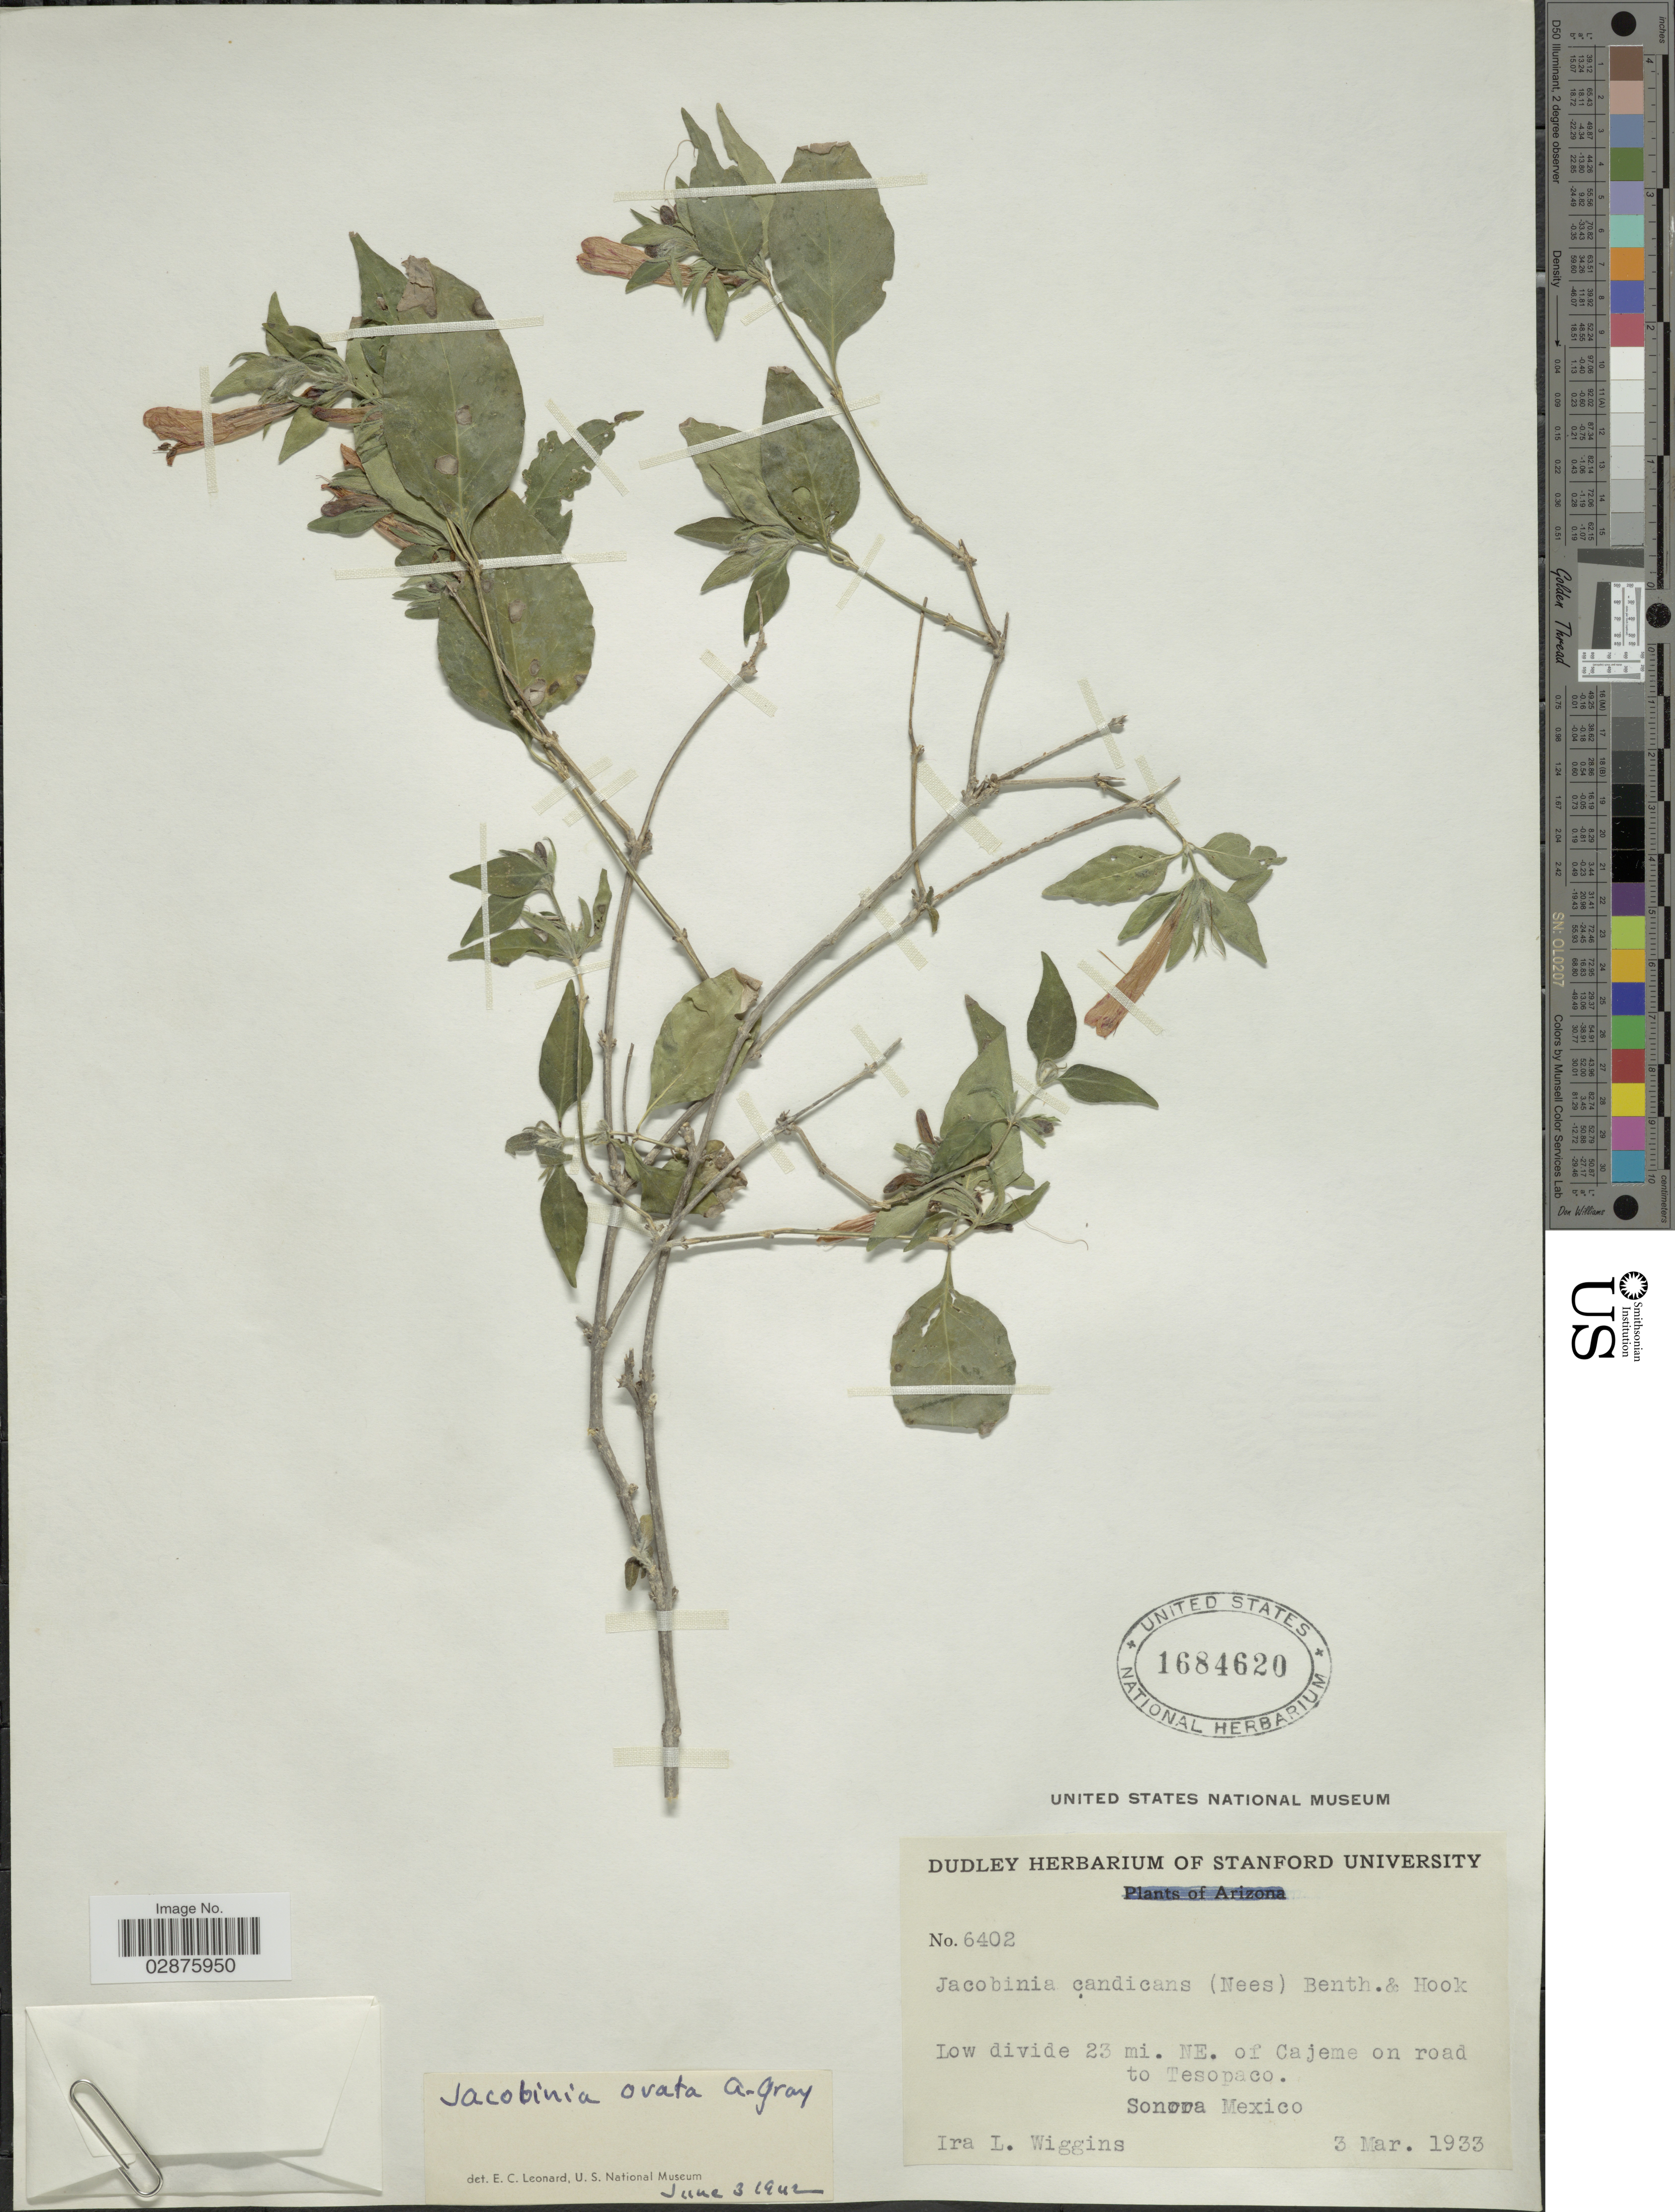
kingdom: Plantae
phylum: Tracheophyta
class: Magnoliopsida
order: Lamiales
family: Acanthaceae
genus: Justicia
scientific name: Justicia candicans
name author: (Nees) L.D. Benson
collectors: I. L. Wiggins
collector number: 6402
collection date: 1933-03-03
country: Mexico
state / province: Sonora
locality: Low divide 23 mi. NE. of Cajeme on road to Tesopaco.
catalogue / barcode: US 1684620